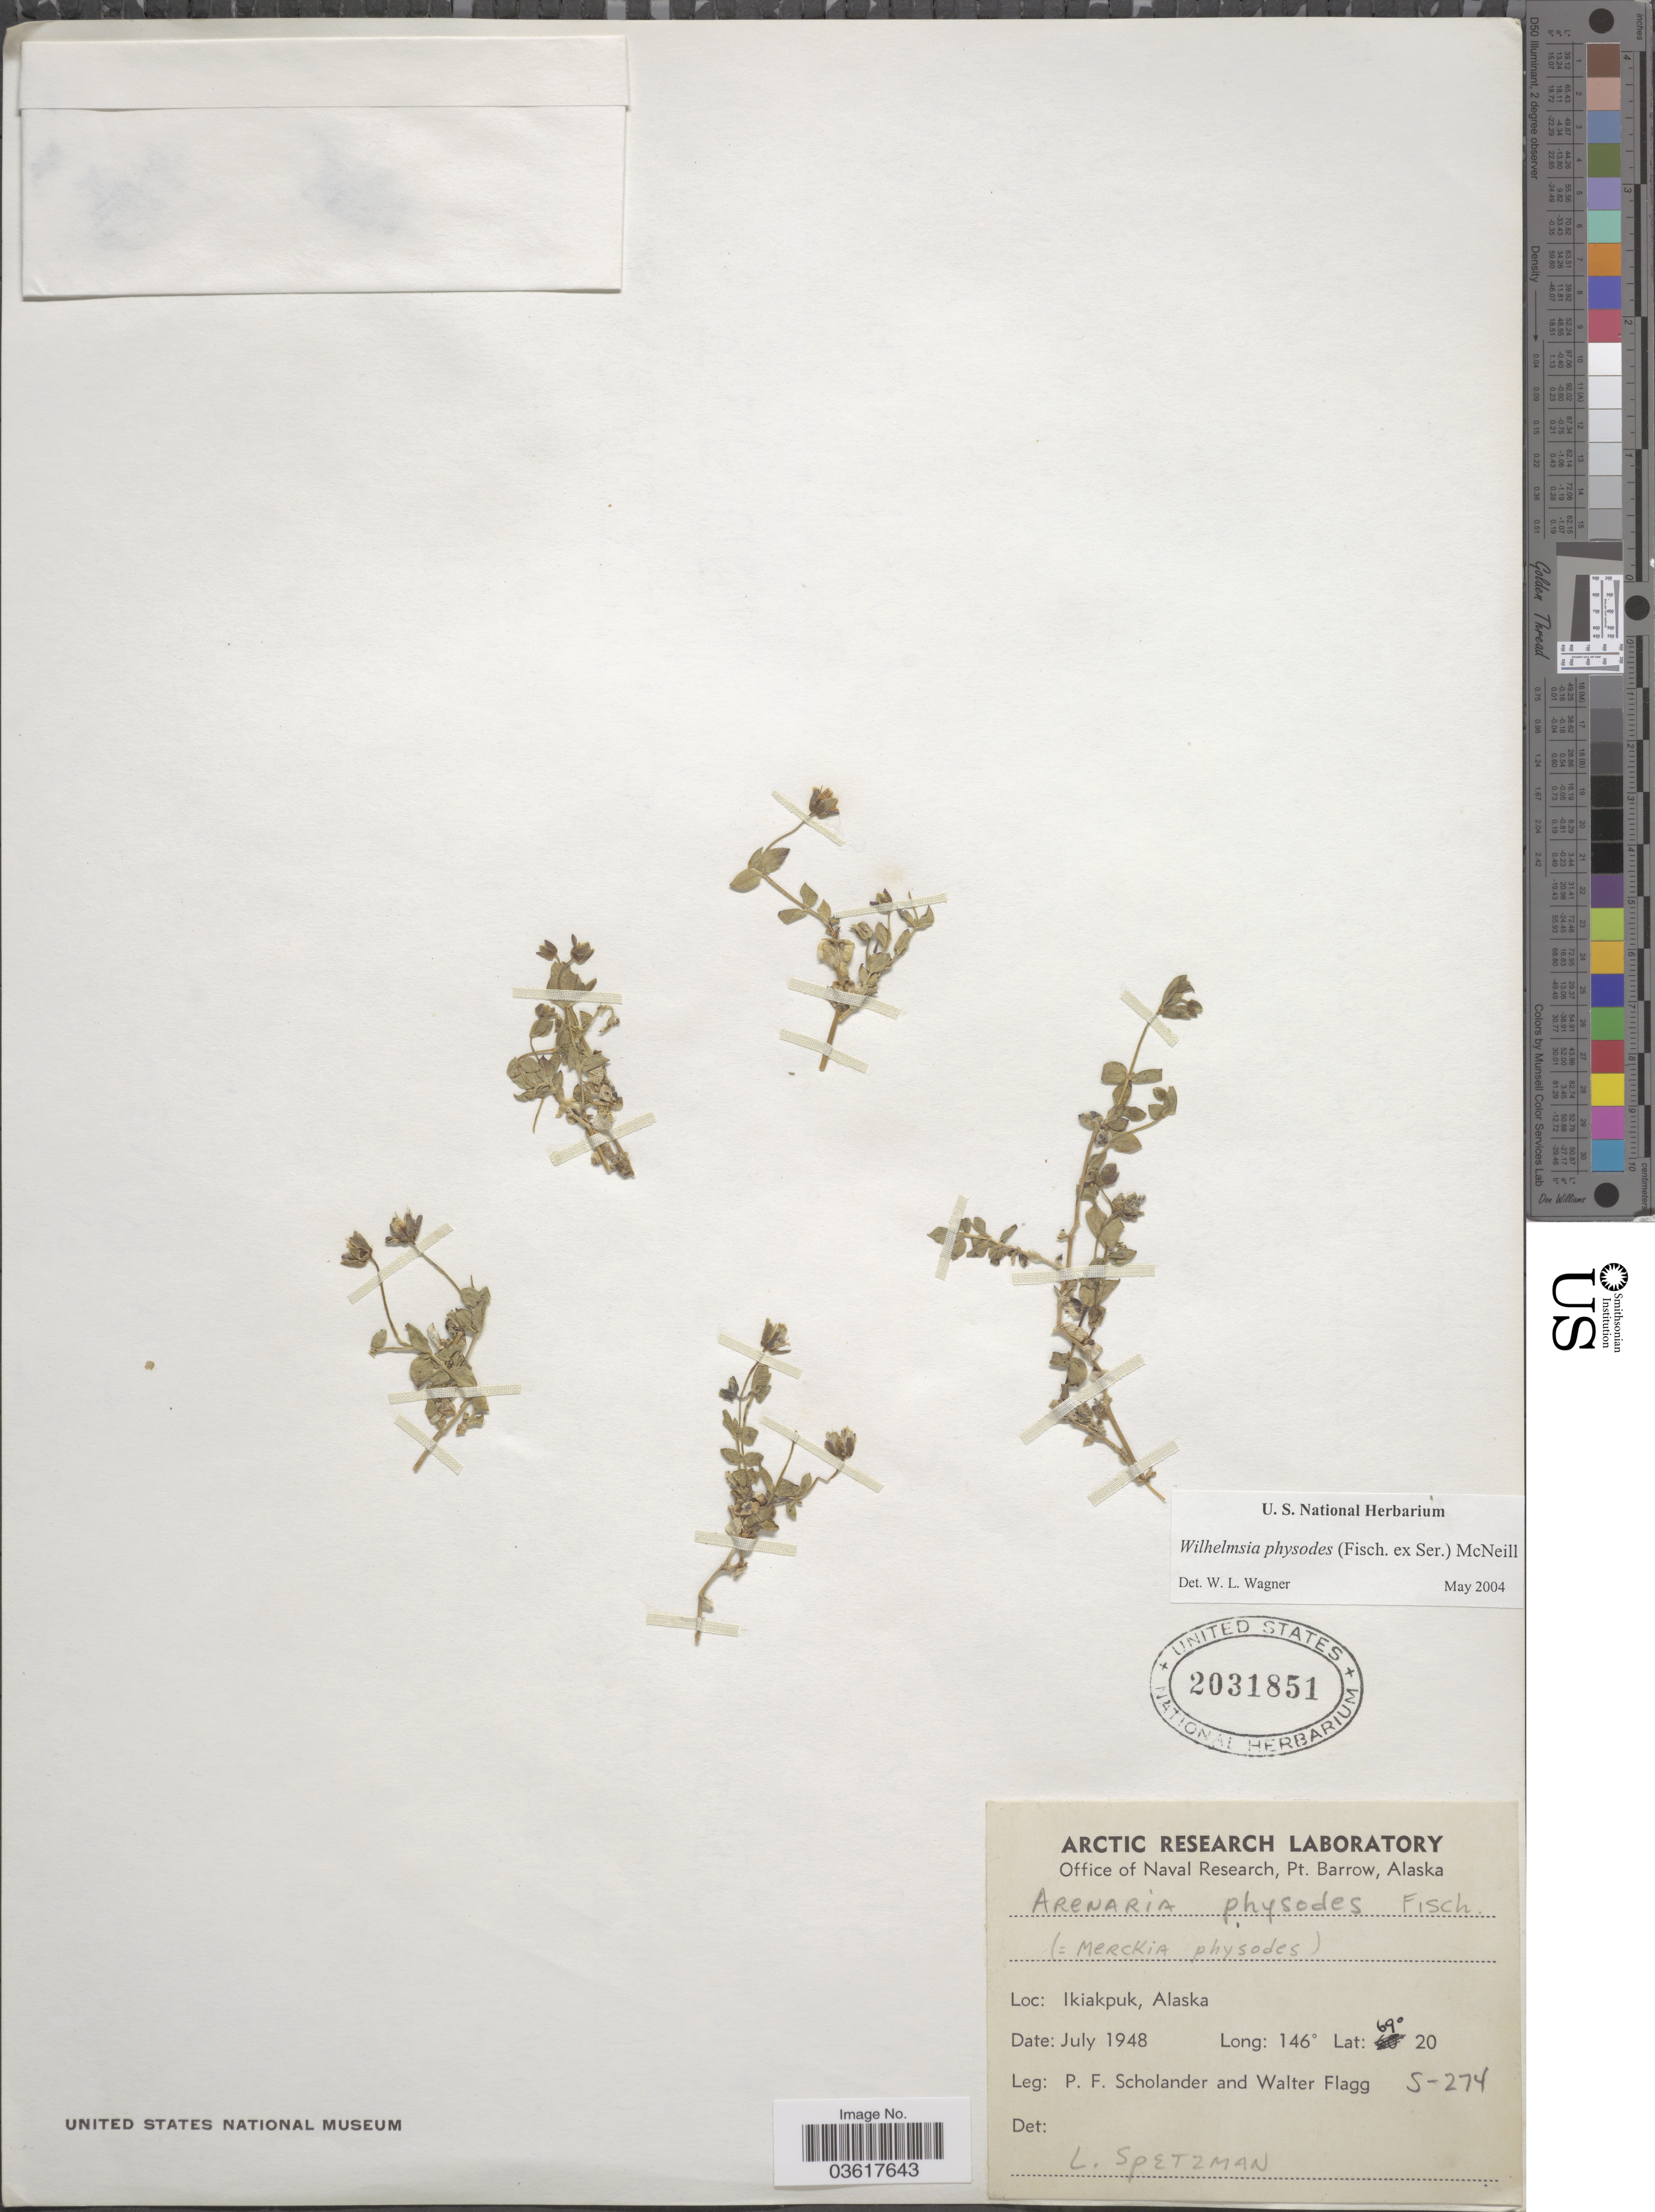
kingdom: Plantae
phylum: Tracheophyta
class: Magnoliopsida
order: Caryophyllales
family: Caryophyllaceae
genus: Wilhelmsia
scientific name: Wilhelmsia sp.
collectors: P. Scholander & W. Flagg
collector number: S-274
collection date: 1948-07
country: United States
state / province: Alaska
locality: Ikiakpuk.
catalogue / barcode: US 2031851